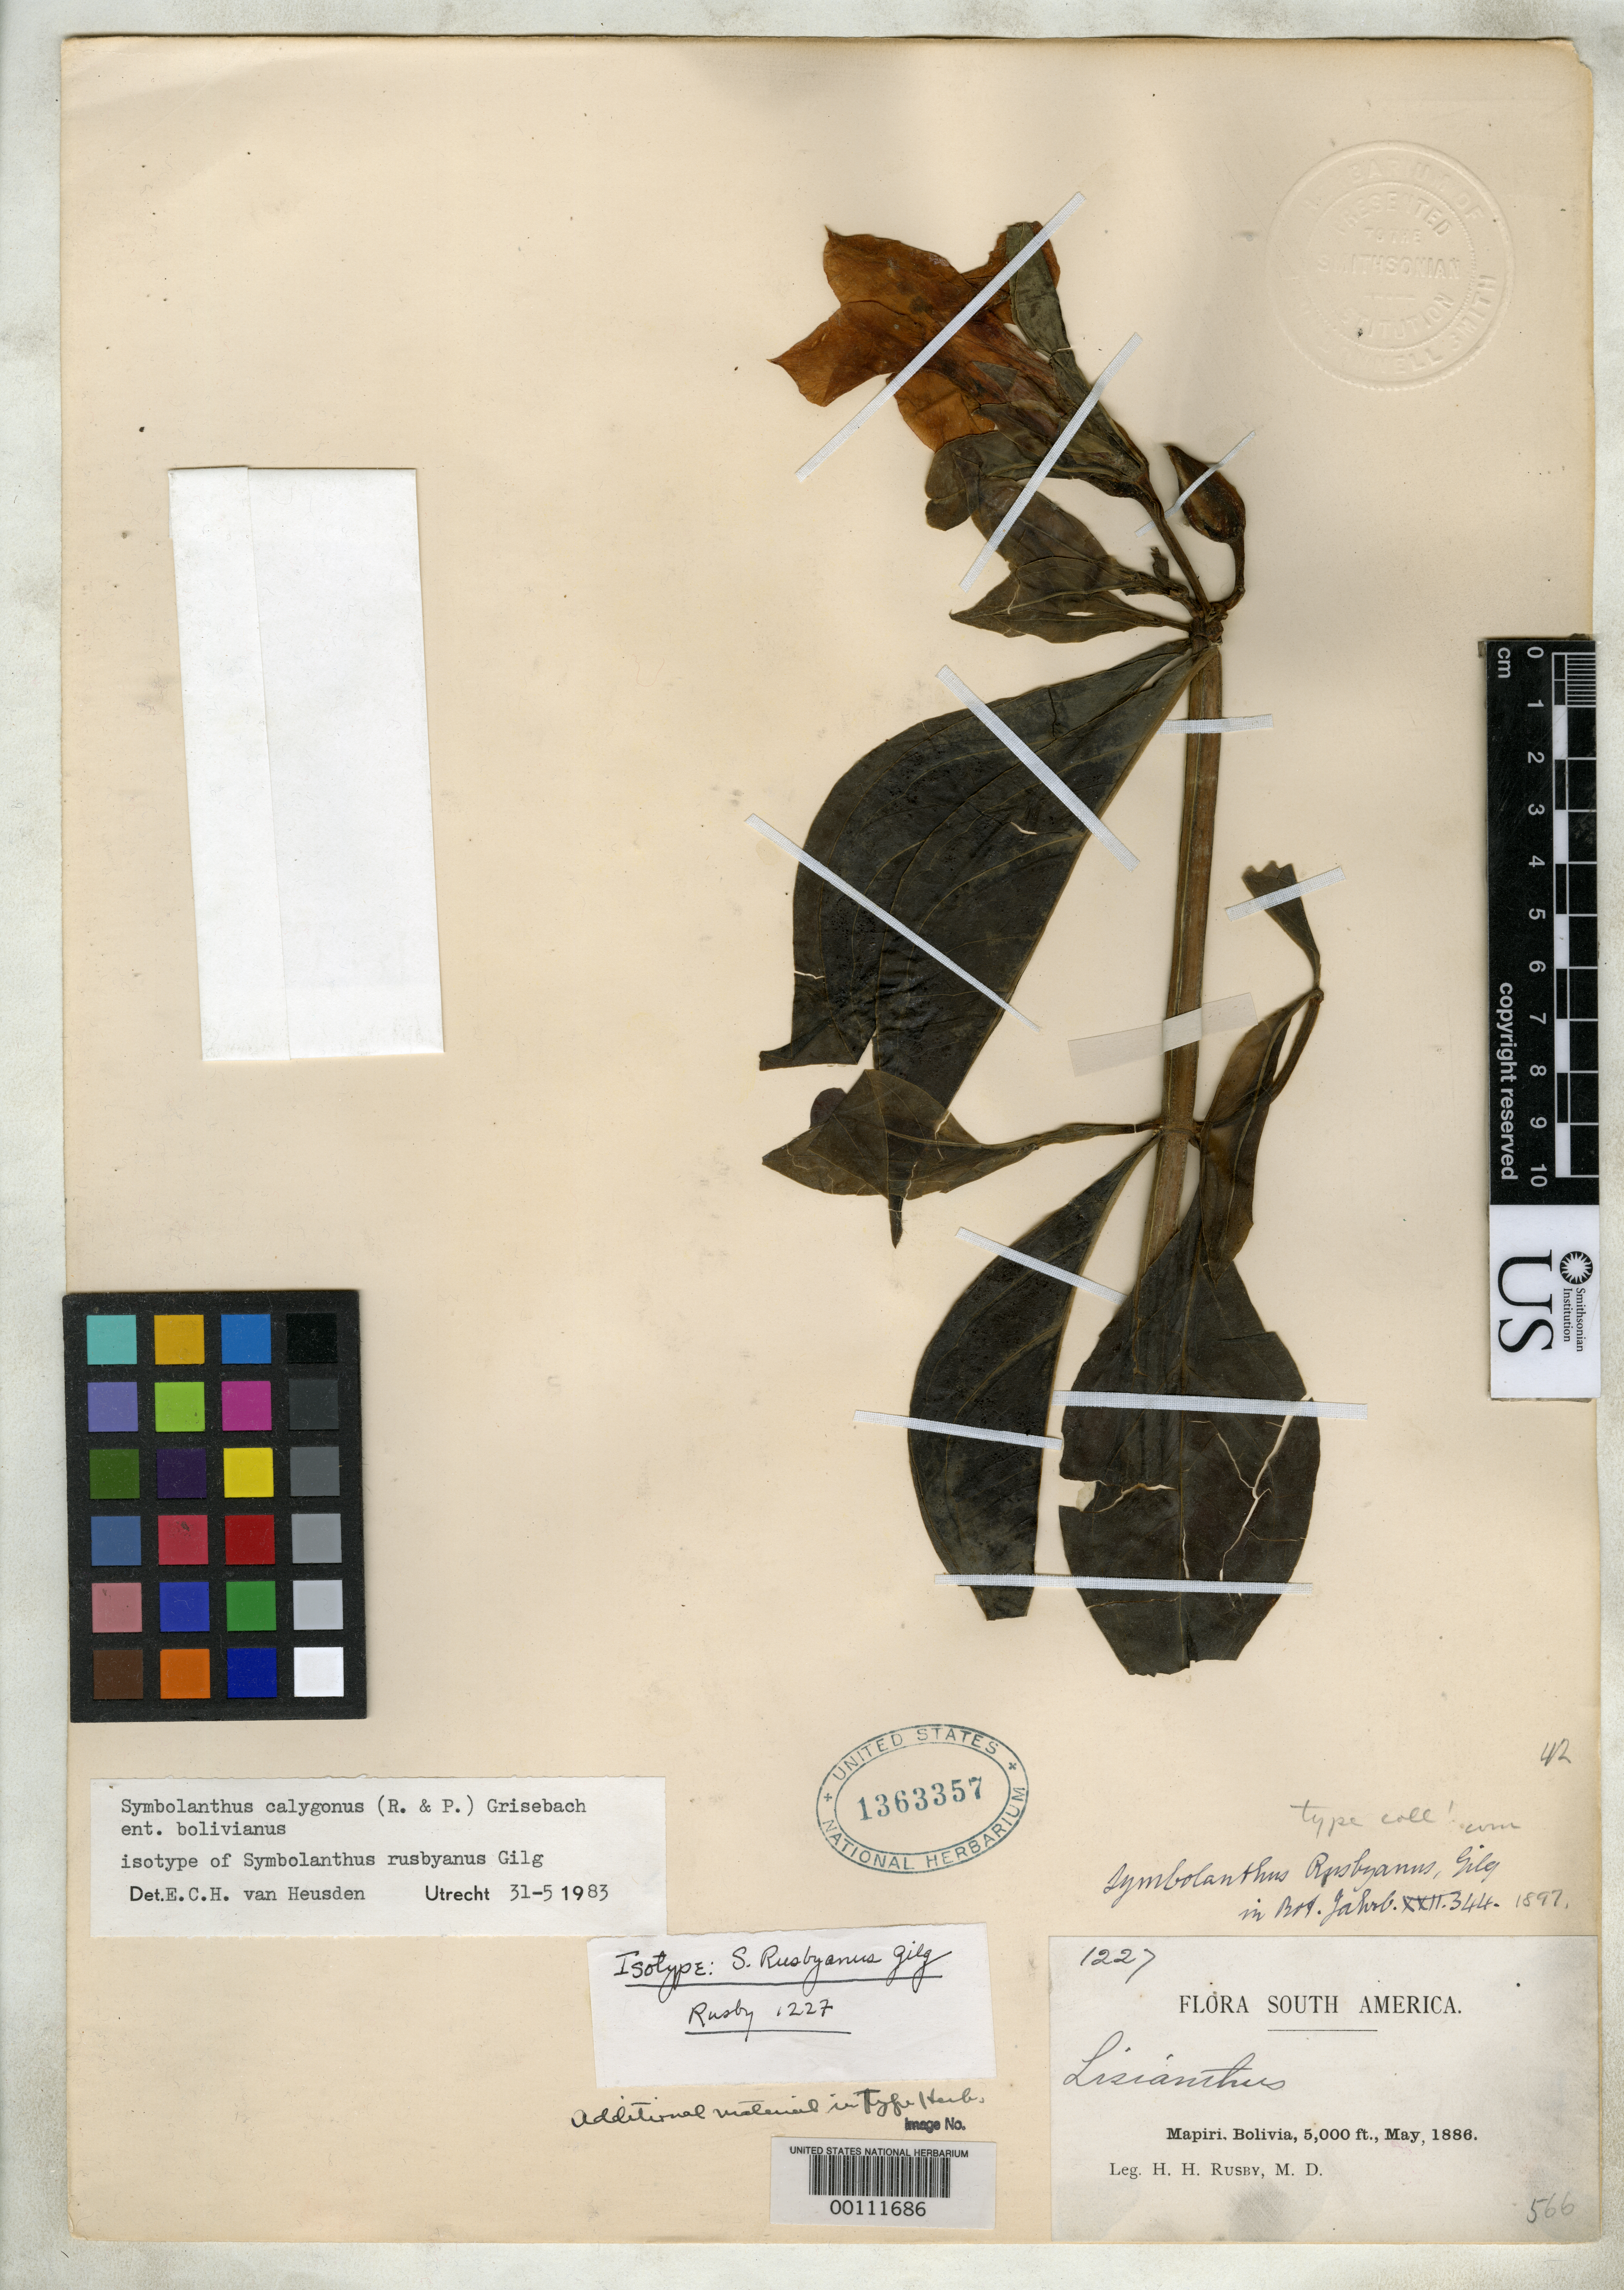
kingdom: Plantae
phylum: Tracheophyta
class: Magnoliopsida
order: Gentianales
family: Gentianaceae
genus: Symbolanthus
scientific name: Symbolanthus rusbyanus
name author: Gilg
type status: Isotype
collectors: H. H. Rusby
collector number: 1227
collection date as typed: May 1886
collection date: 1886-05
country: Bolivia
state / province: La Páz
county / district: Larecaja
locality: Mapiri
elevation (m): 1524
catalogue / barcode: US 1363357